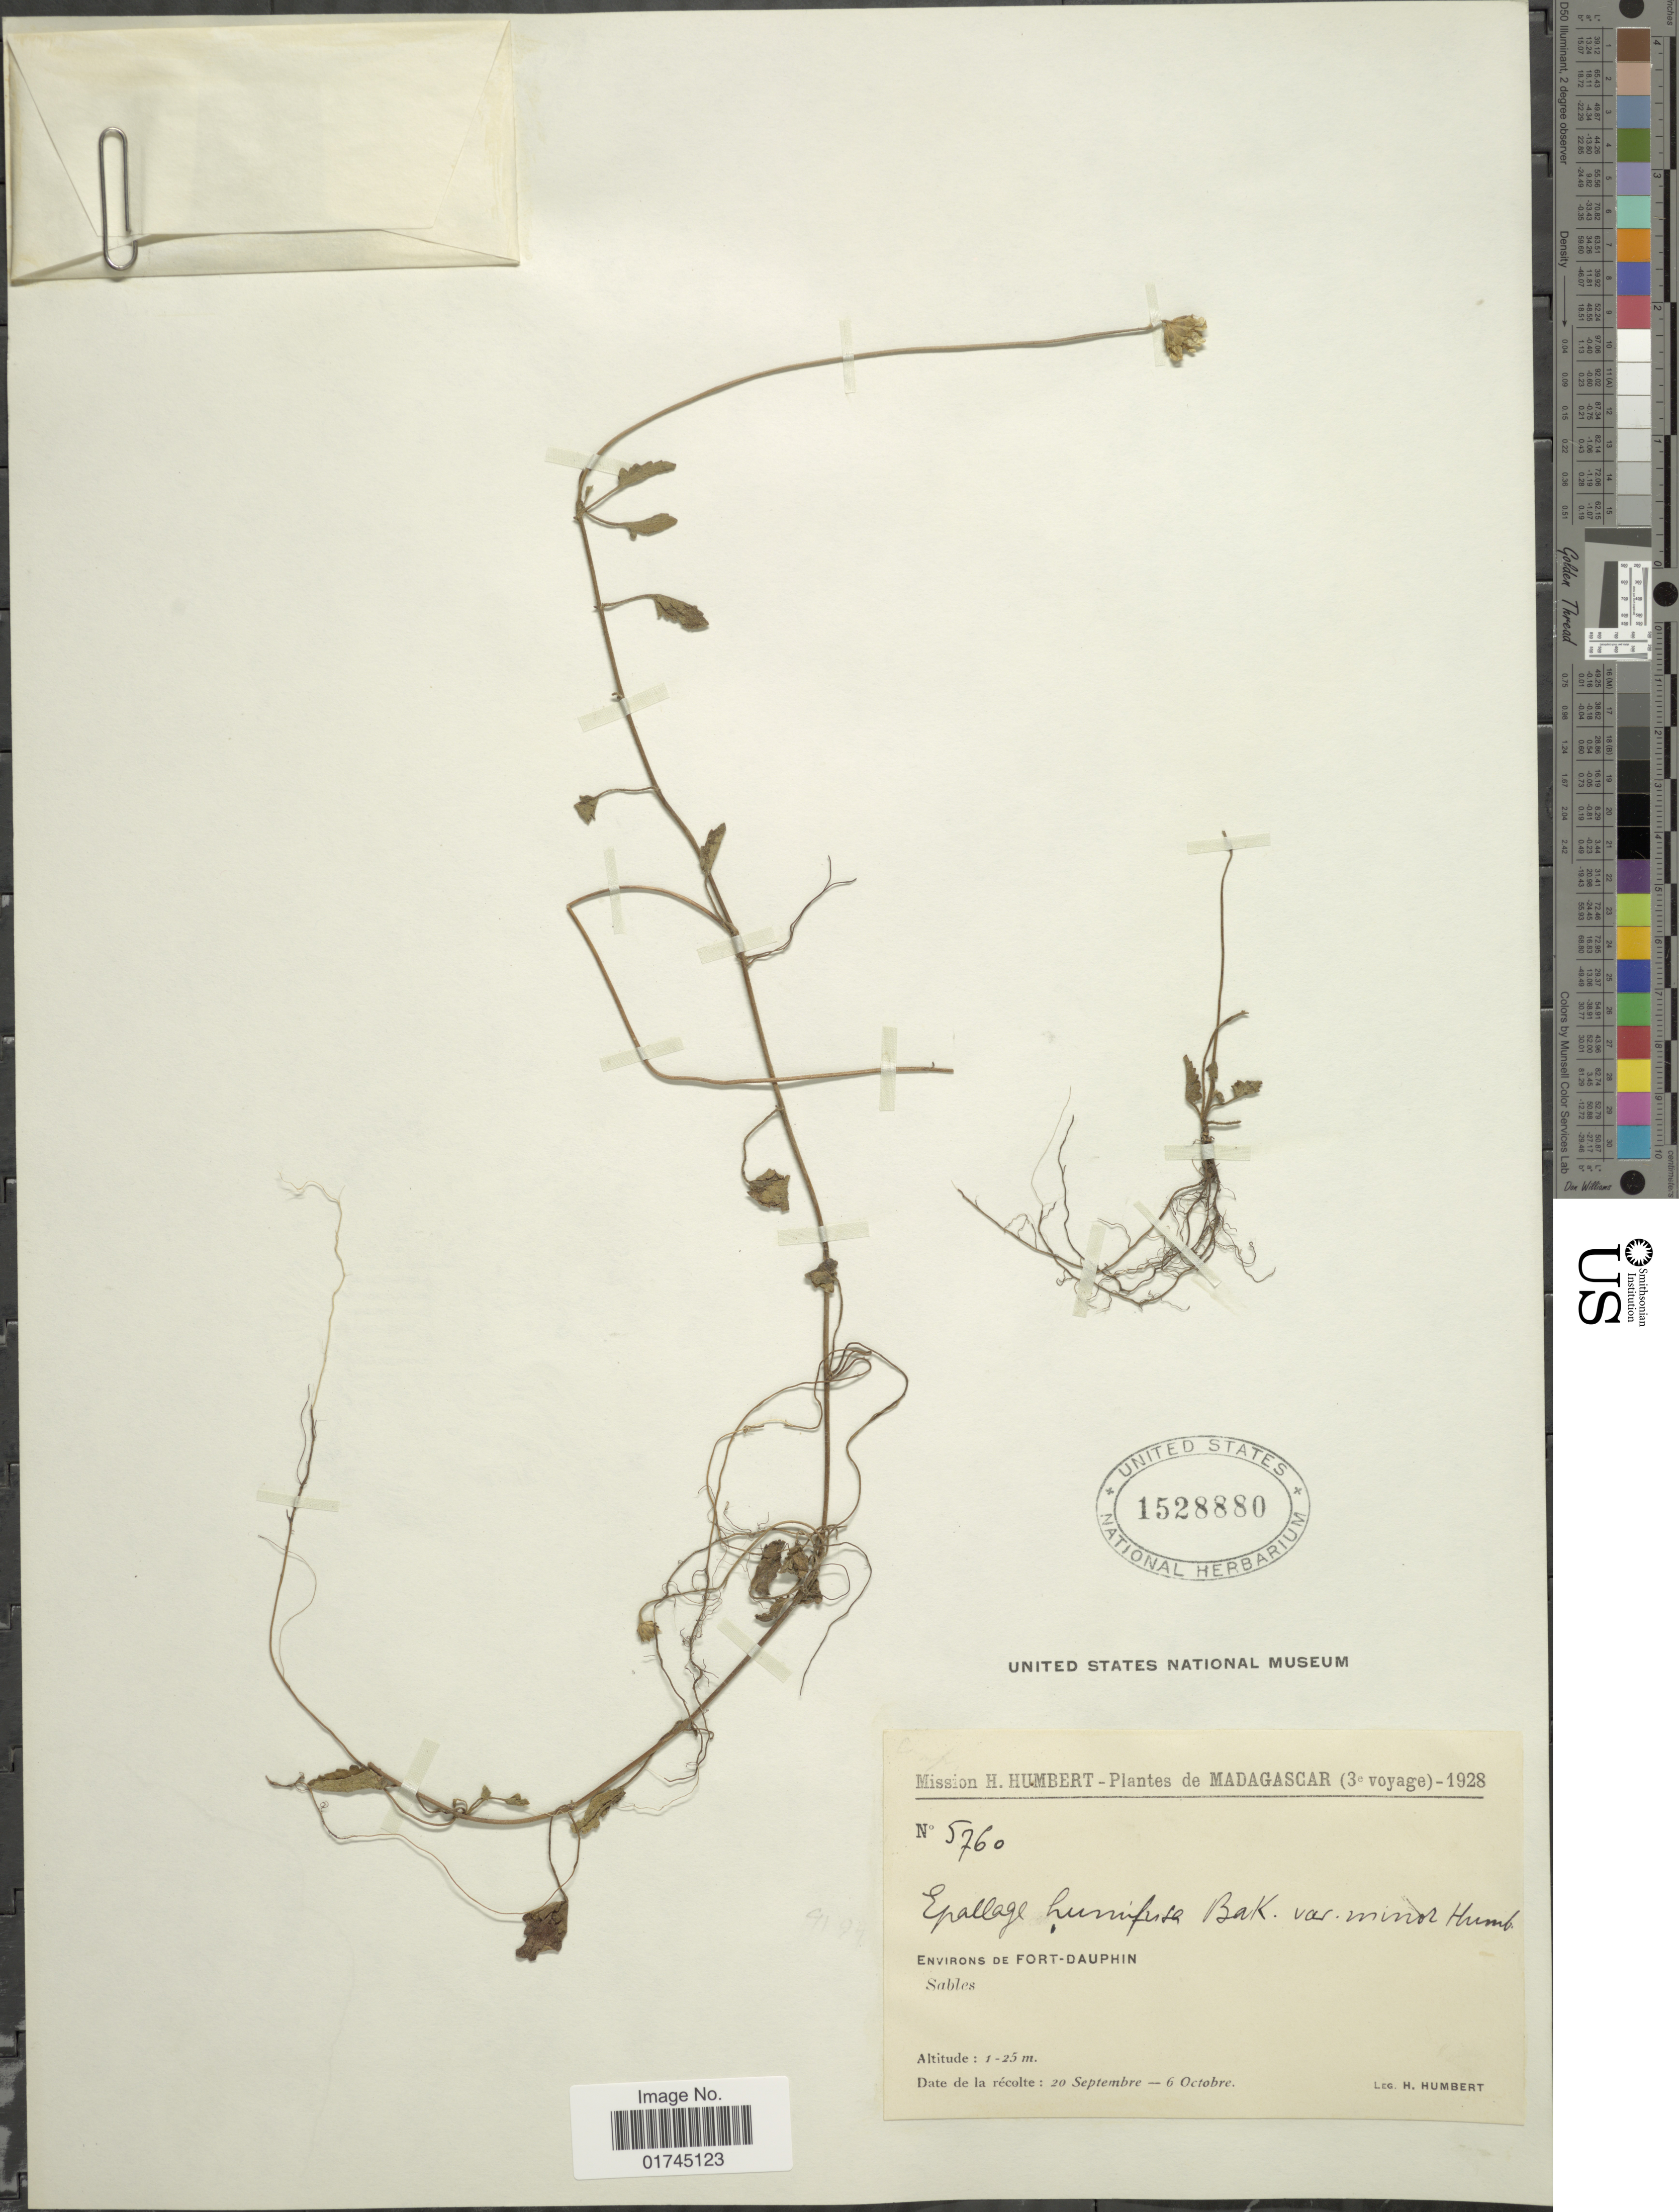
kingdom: Plantae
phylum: Tracheophyta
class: Magnoliopsida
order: Asterales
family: Asteraceae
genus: Anisopappus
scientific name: Anisopappus longipes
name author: (Comm. ex Cass.) Wild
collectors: H. Humbert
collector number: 5760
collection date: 1928-09-20/1928-10-06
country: St. Lucia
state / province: Dauphin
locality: Environs de Fort-Dauphin, Sables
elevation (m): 1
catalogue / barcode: US 1528880